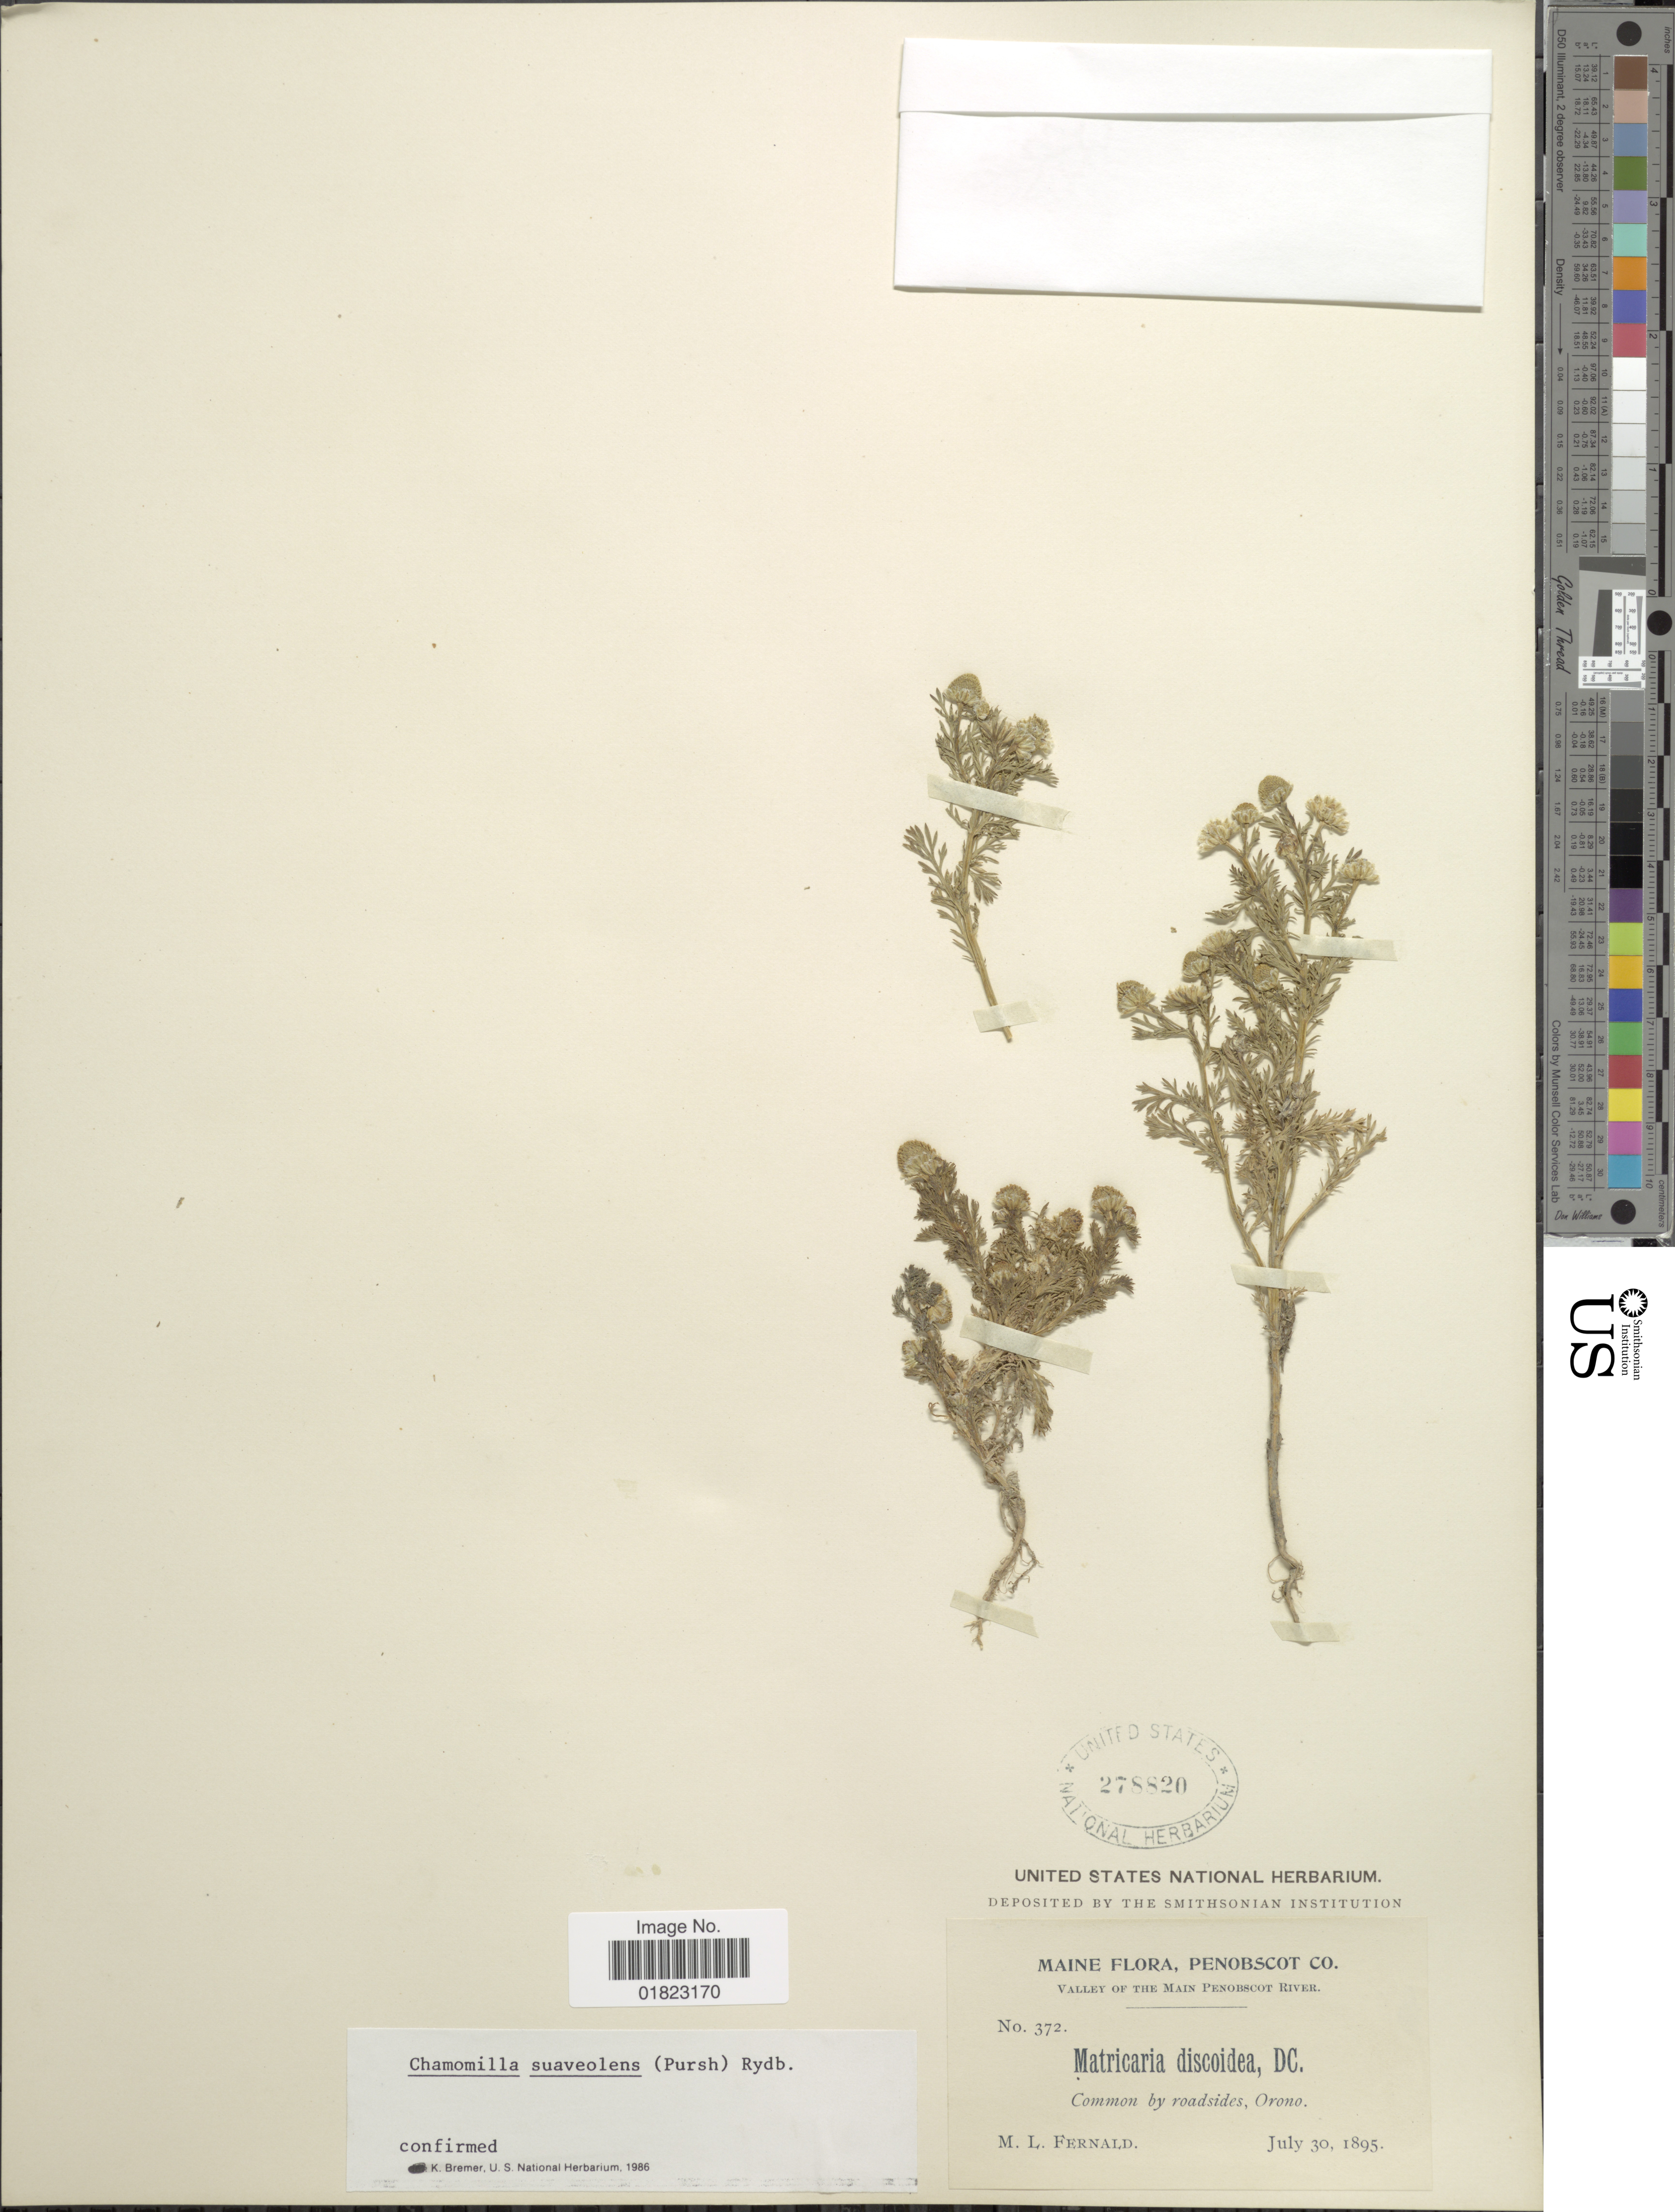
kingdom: Plantae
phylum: Tracheophyta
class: Magnoliopsida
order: Asterales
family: Asteraceae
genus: Matricaria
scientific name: Matricaria matricarioides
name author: (Less.) Porter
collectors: M. L. Fernald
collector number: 372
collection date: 1895-07-30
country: United States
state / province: Maine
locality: Maine, Penobscot, Common by roadsides. Orono. Valley of the Main Penoscot River.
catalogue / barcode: US 278820